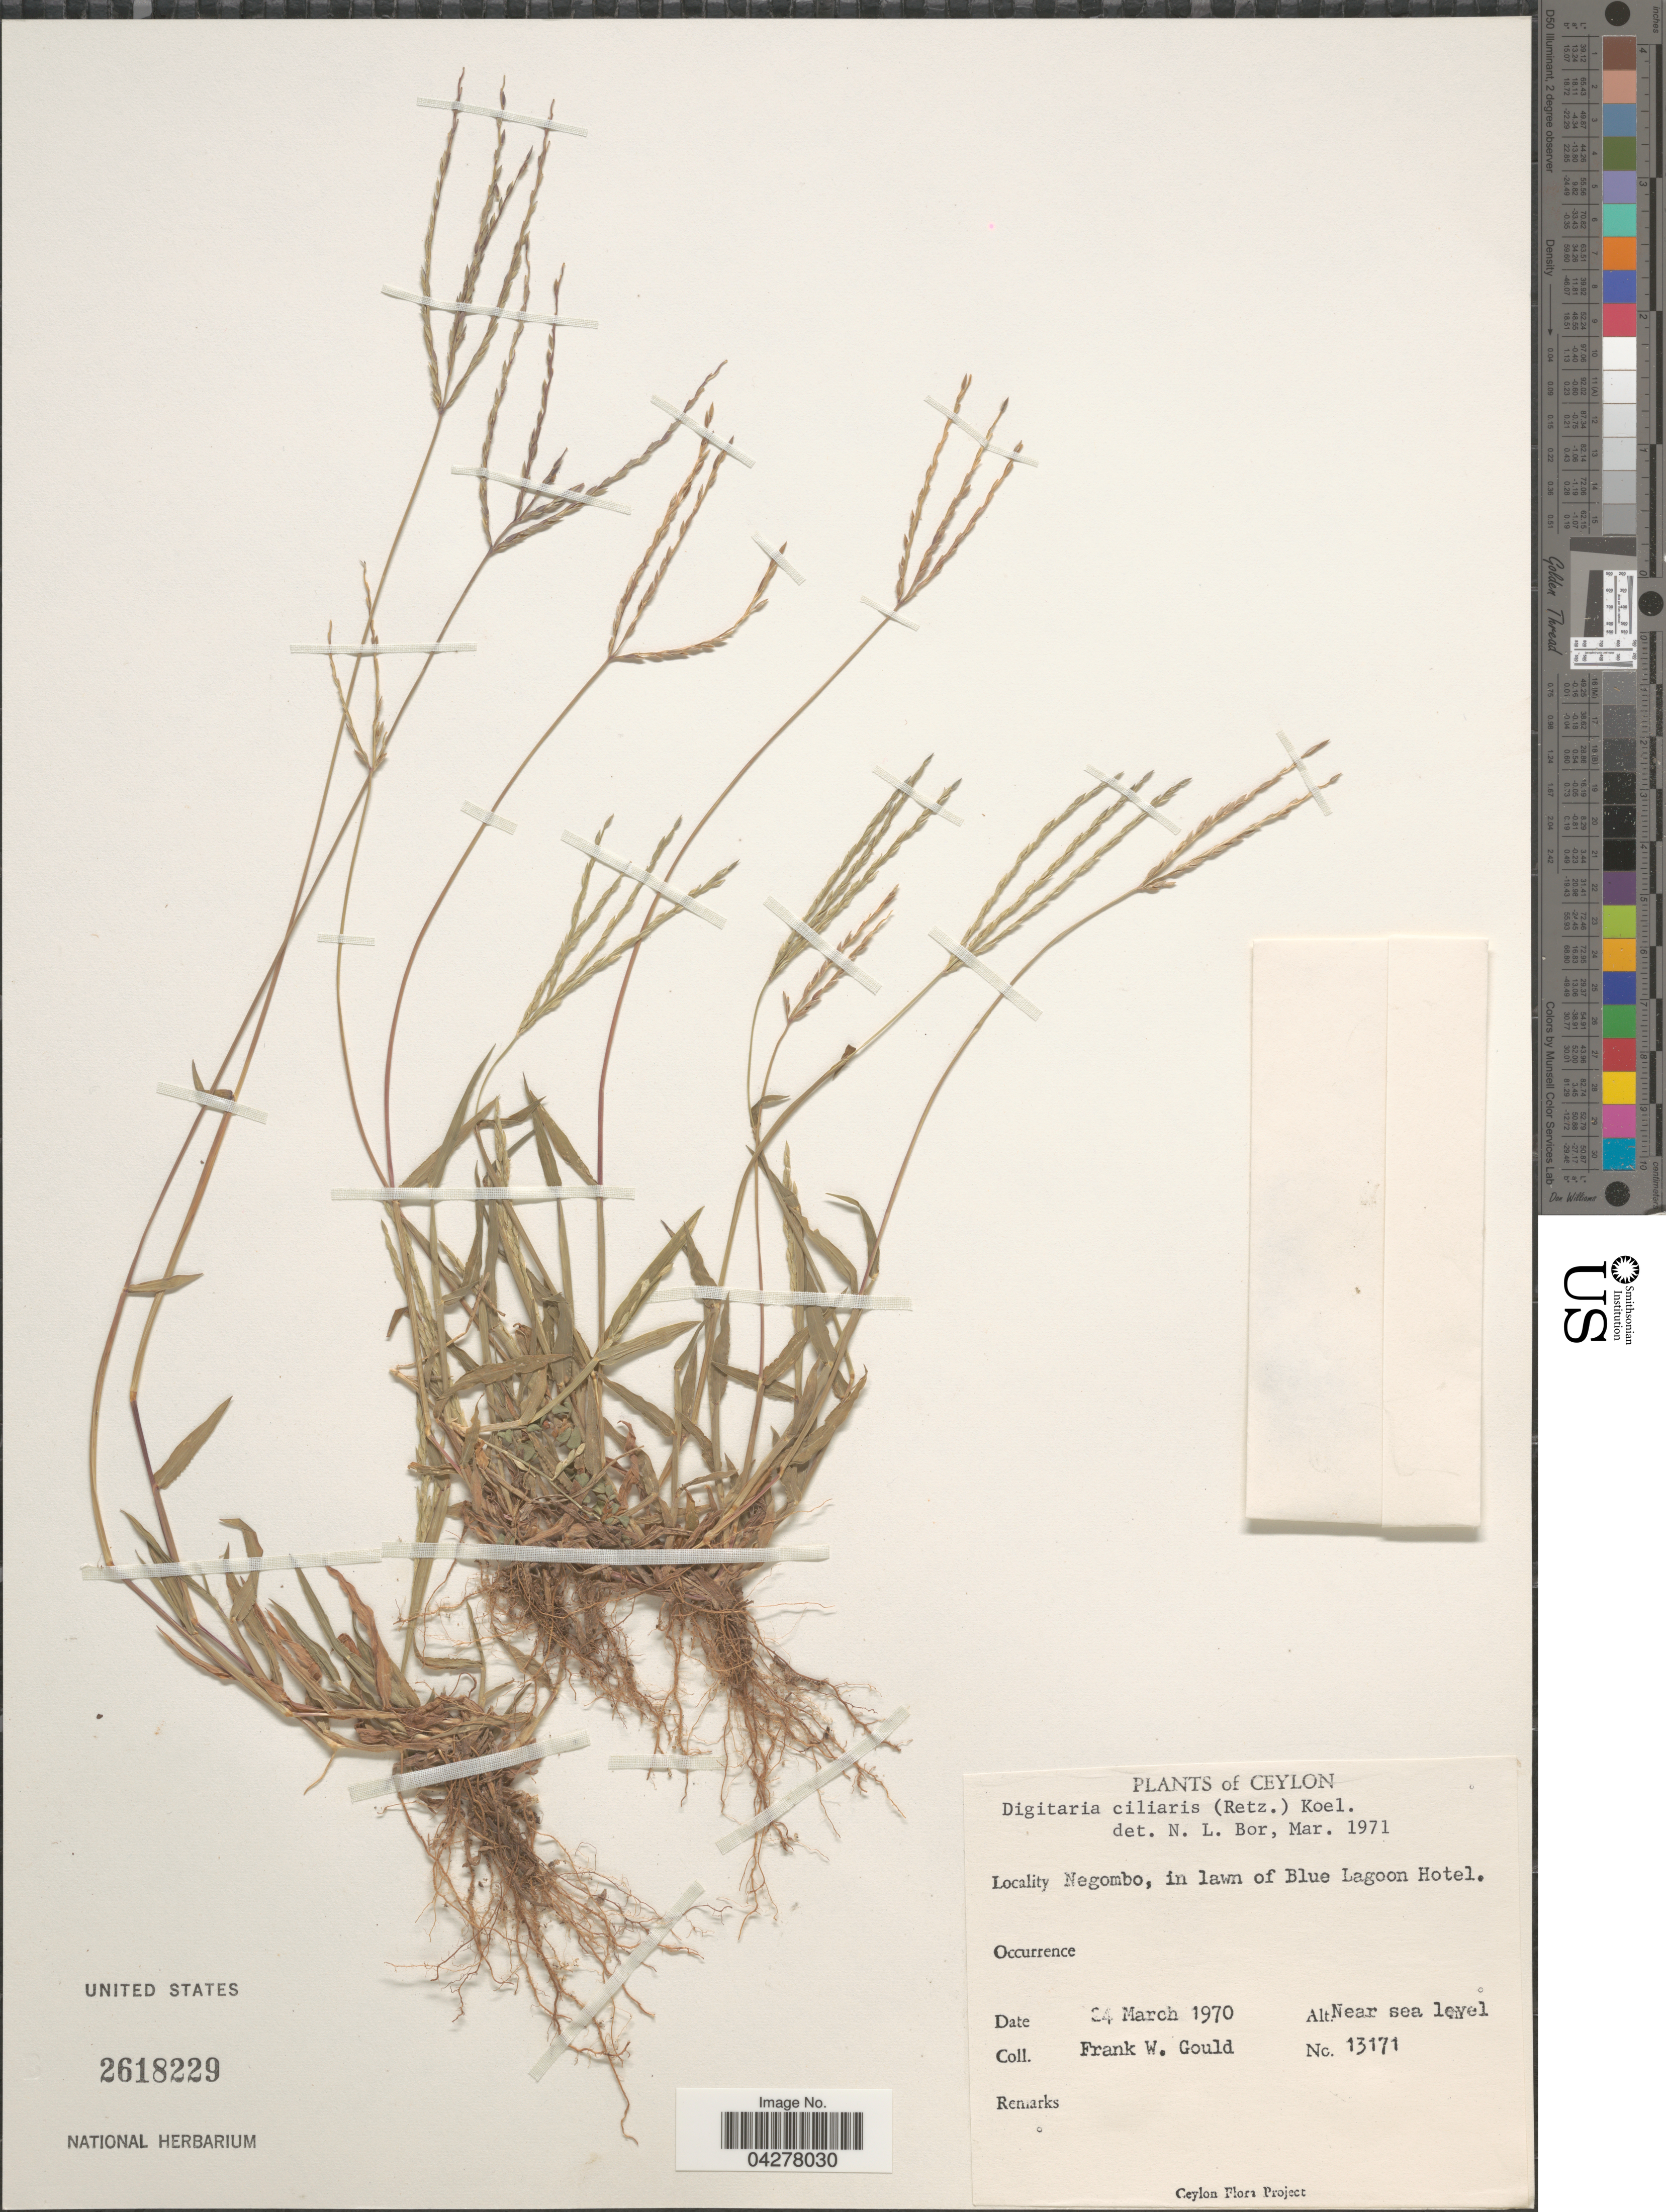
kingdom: Plantae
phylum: Tracheophyta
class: Liliopsida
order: Poales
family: Poaceae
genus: Digitaria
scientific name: Digitaria ciliaris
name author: (Retz.) Koeler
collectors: F. W. Gould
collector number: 13171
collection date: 1970-03-24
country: Sri Lanka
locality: Ceylon. Negombo, in lawn of Blue Lagoon Hotel.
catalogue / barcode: US 2618229